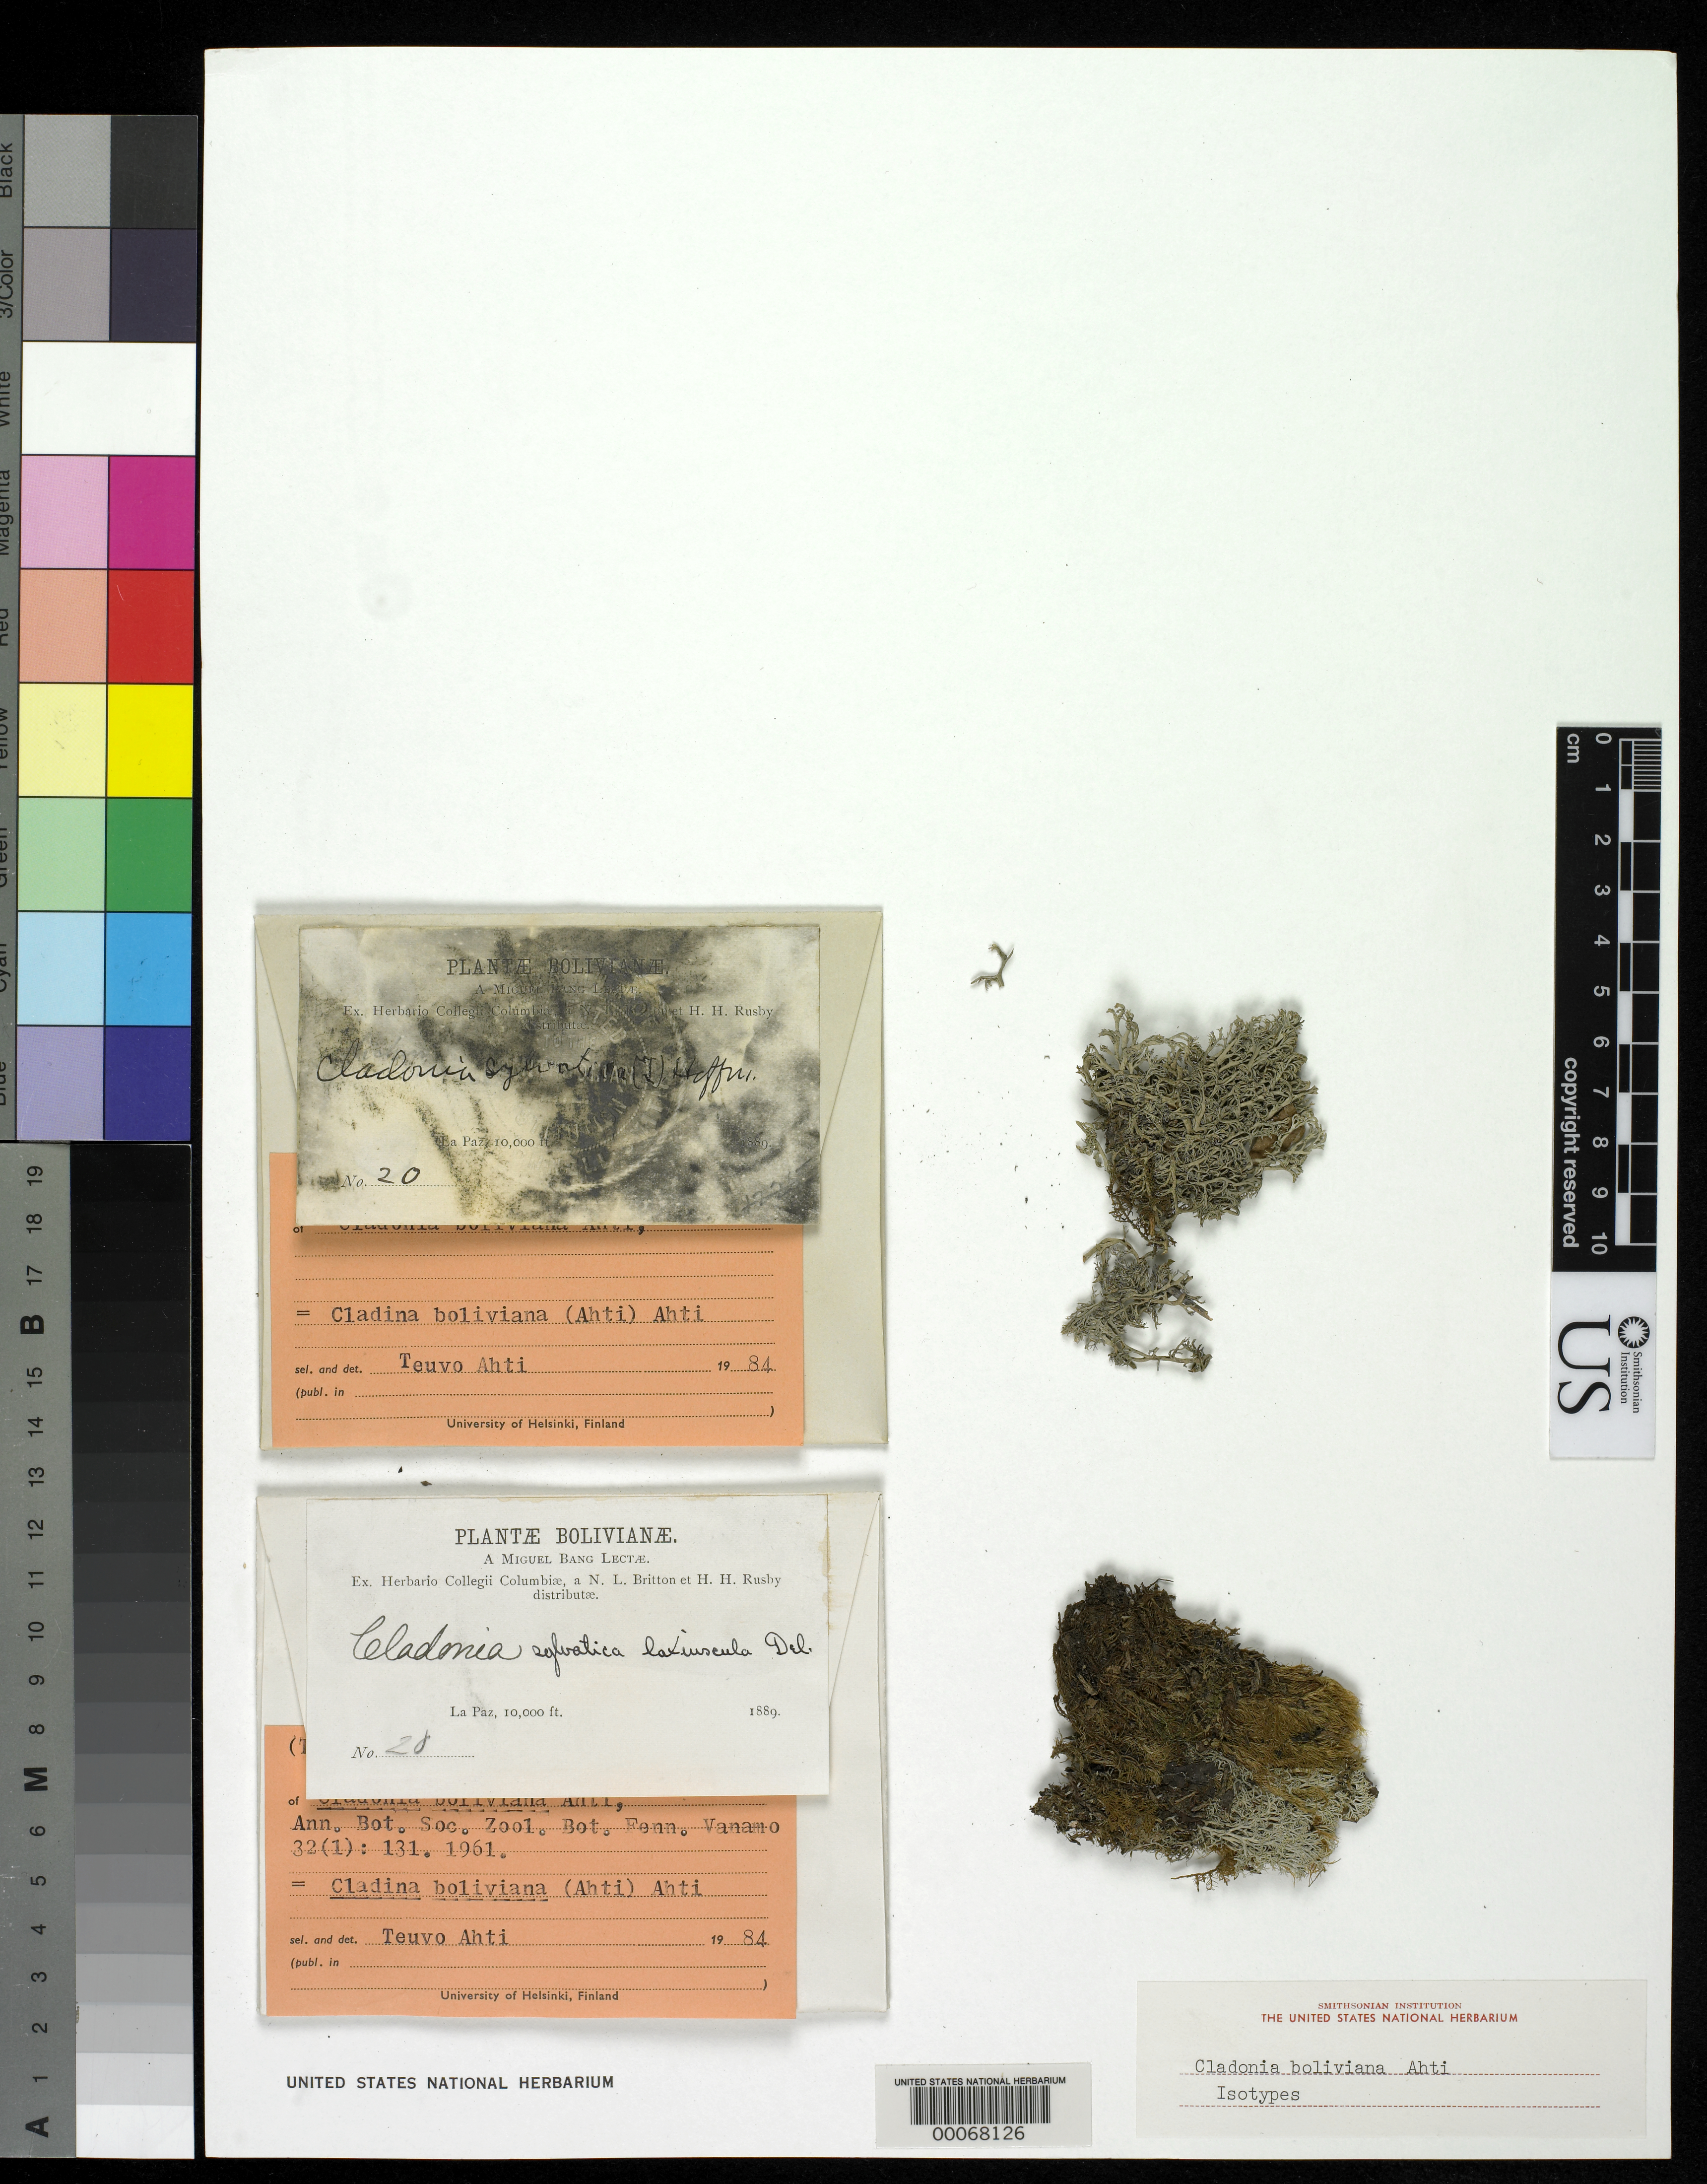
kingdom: Fungi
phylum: Ascomycota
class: Lecanoromycetes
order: Lecanorales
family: Cladoniaceae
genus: Cladonia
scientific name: Cladonia boliviana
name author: Ahti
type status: Isotype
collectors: M. Bang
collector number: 20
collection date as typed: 1889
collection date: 1889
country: Bolivia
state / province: La Paz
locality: La Paz.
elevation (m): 3048